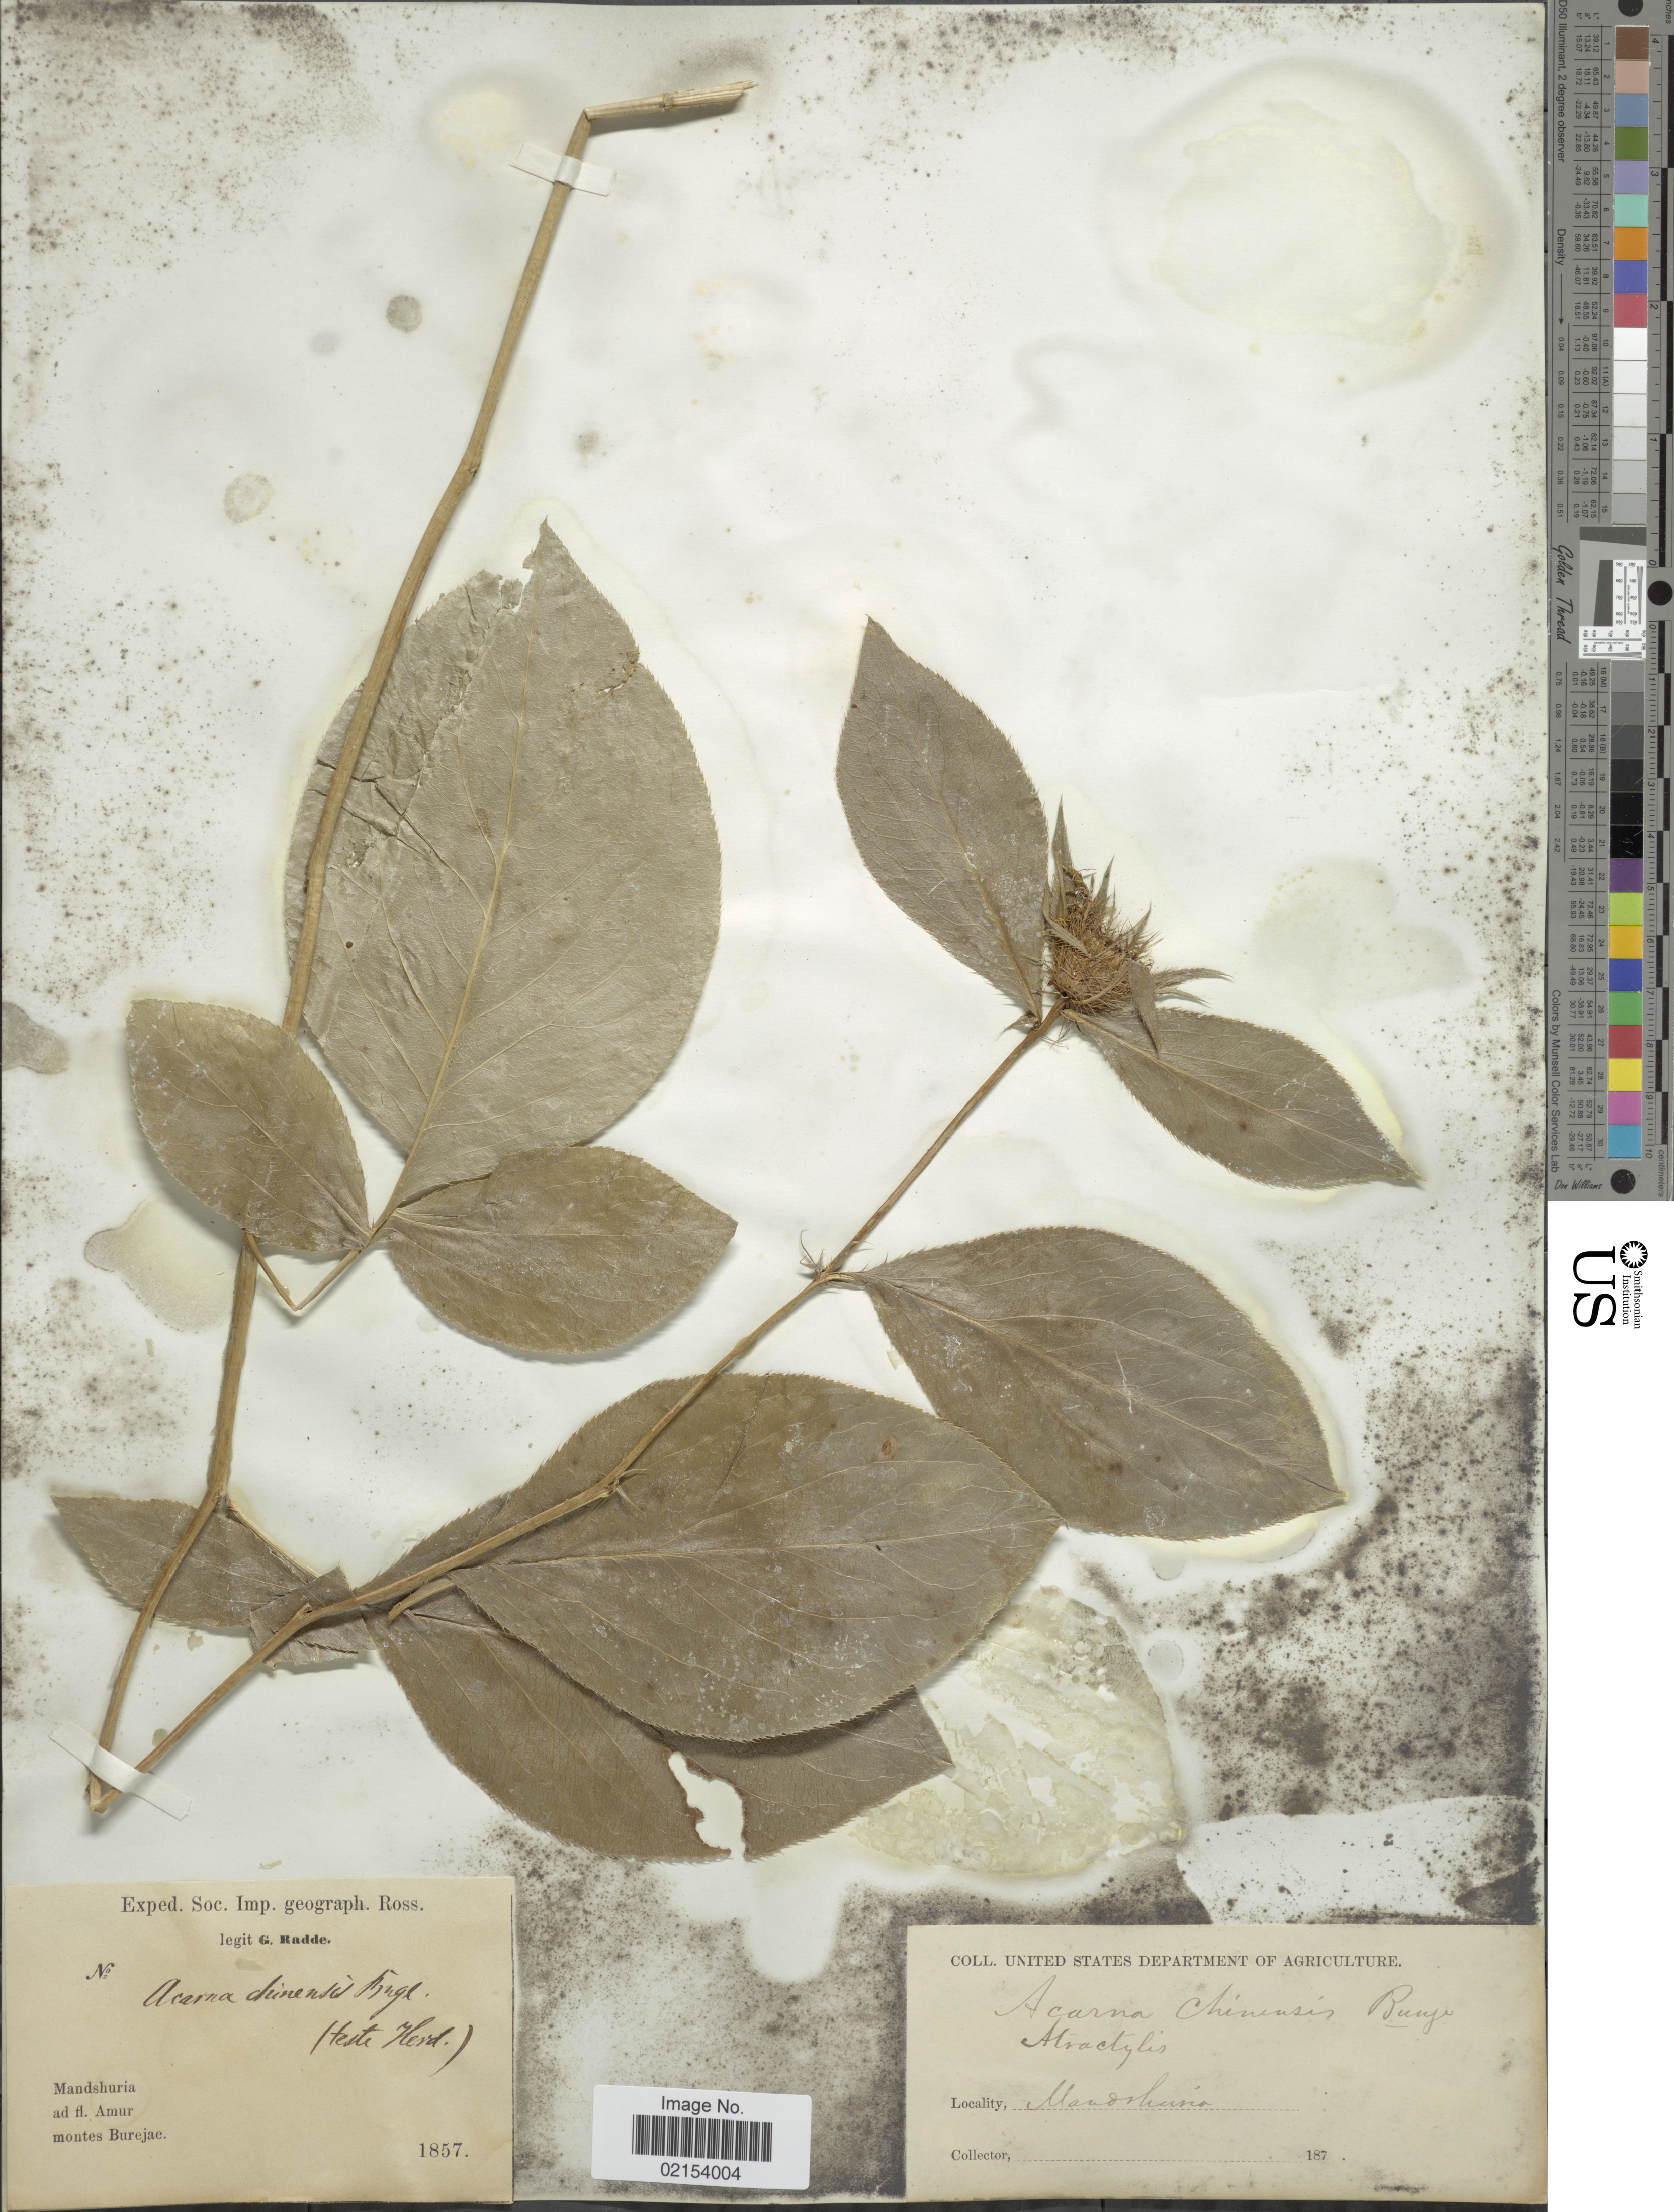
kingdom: Plantae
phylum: Tracheophyta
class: Magnoliopsida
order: Asterales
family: Asteraceae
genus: Atractylodes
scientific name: Atractylodes lancea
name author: (Thunb.) DC.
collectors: G. F. R. J. von Radde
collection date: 1857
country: Russian Federation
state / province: Amur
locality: Mandshuria ad. fl Amur montes Burejae